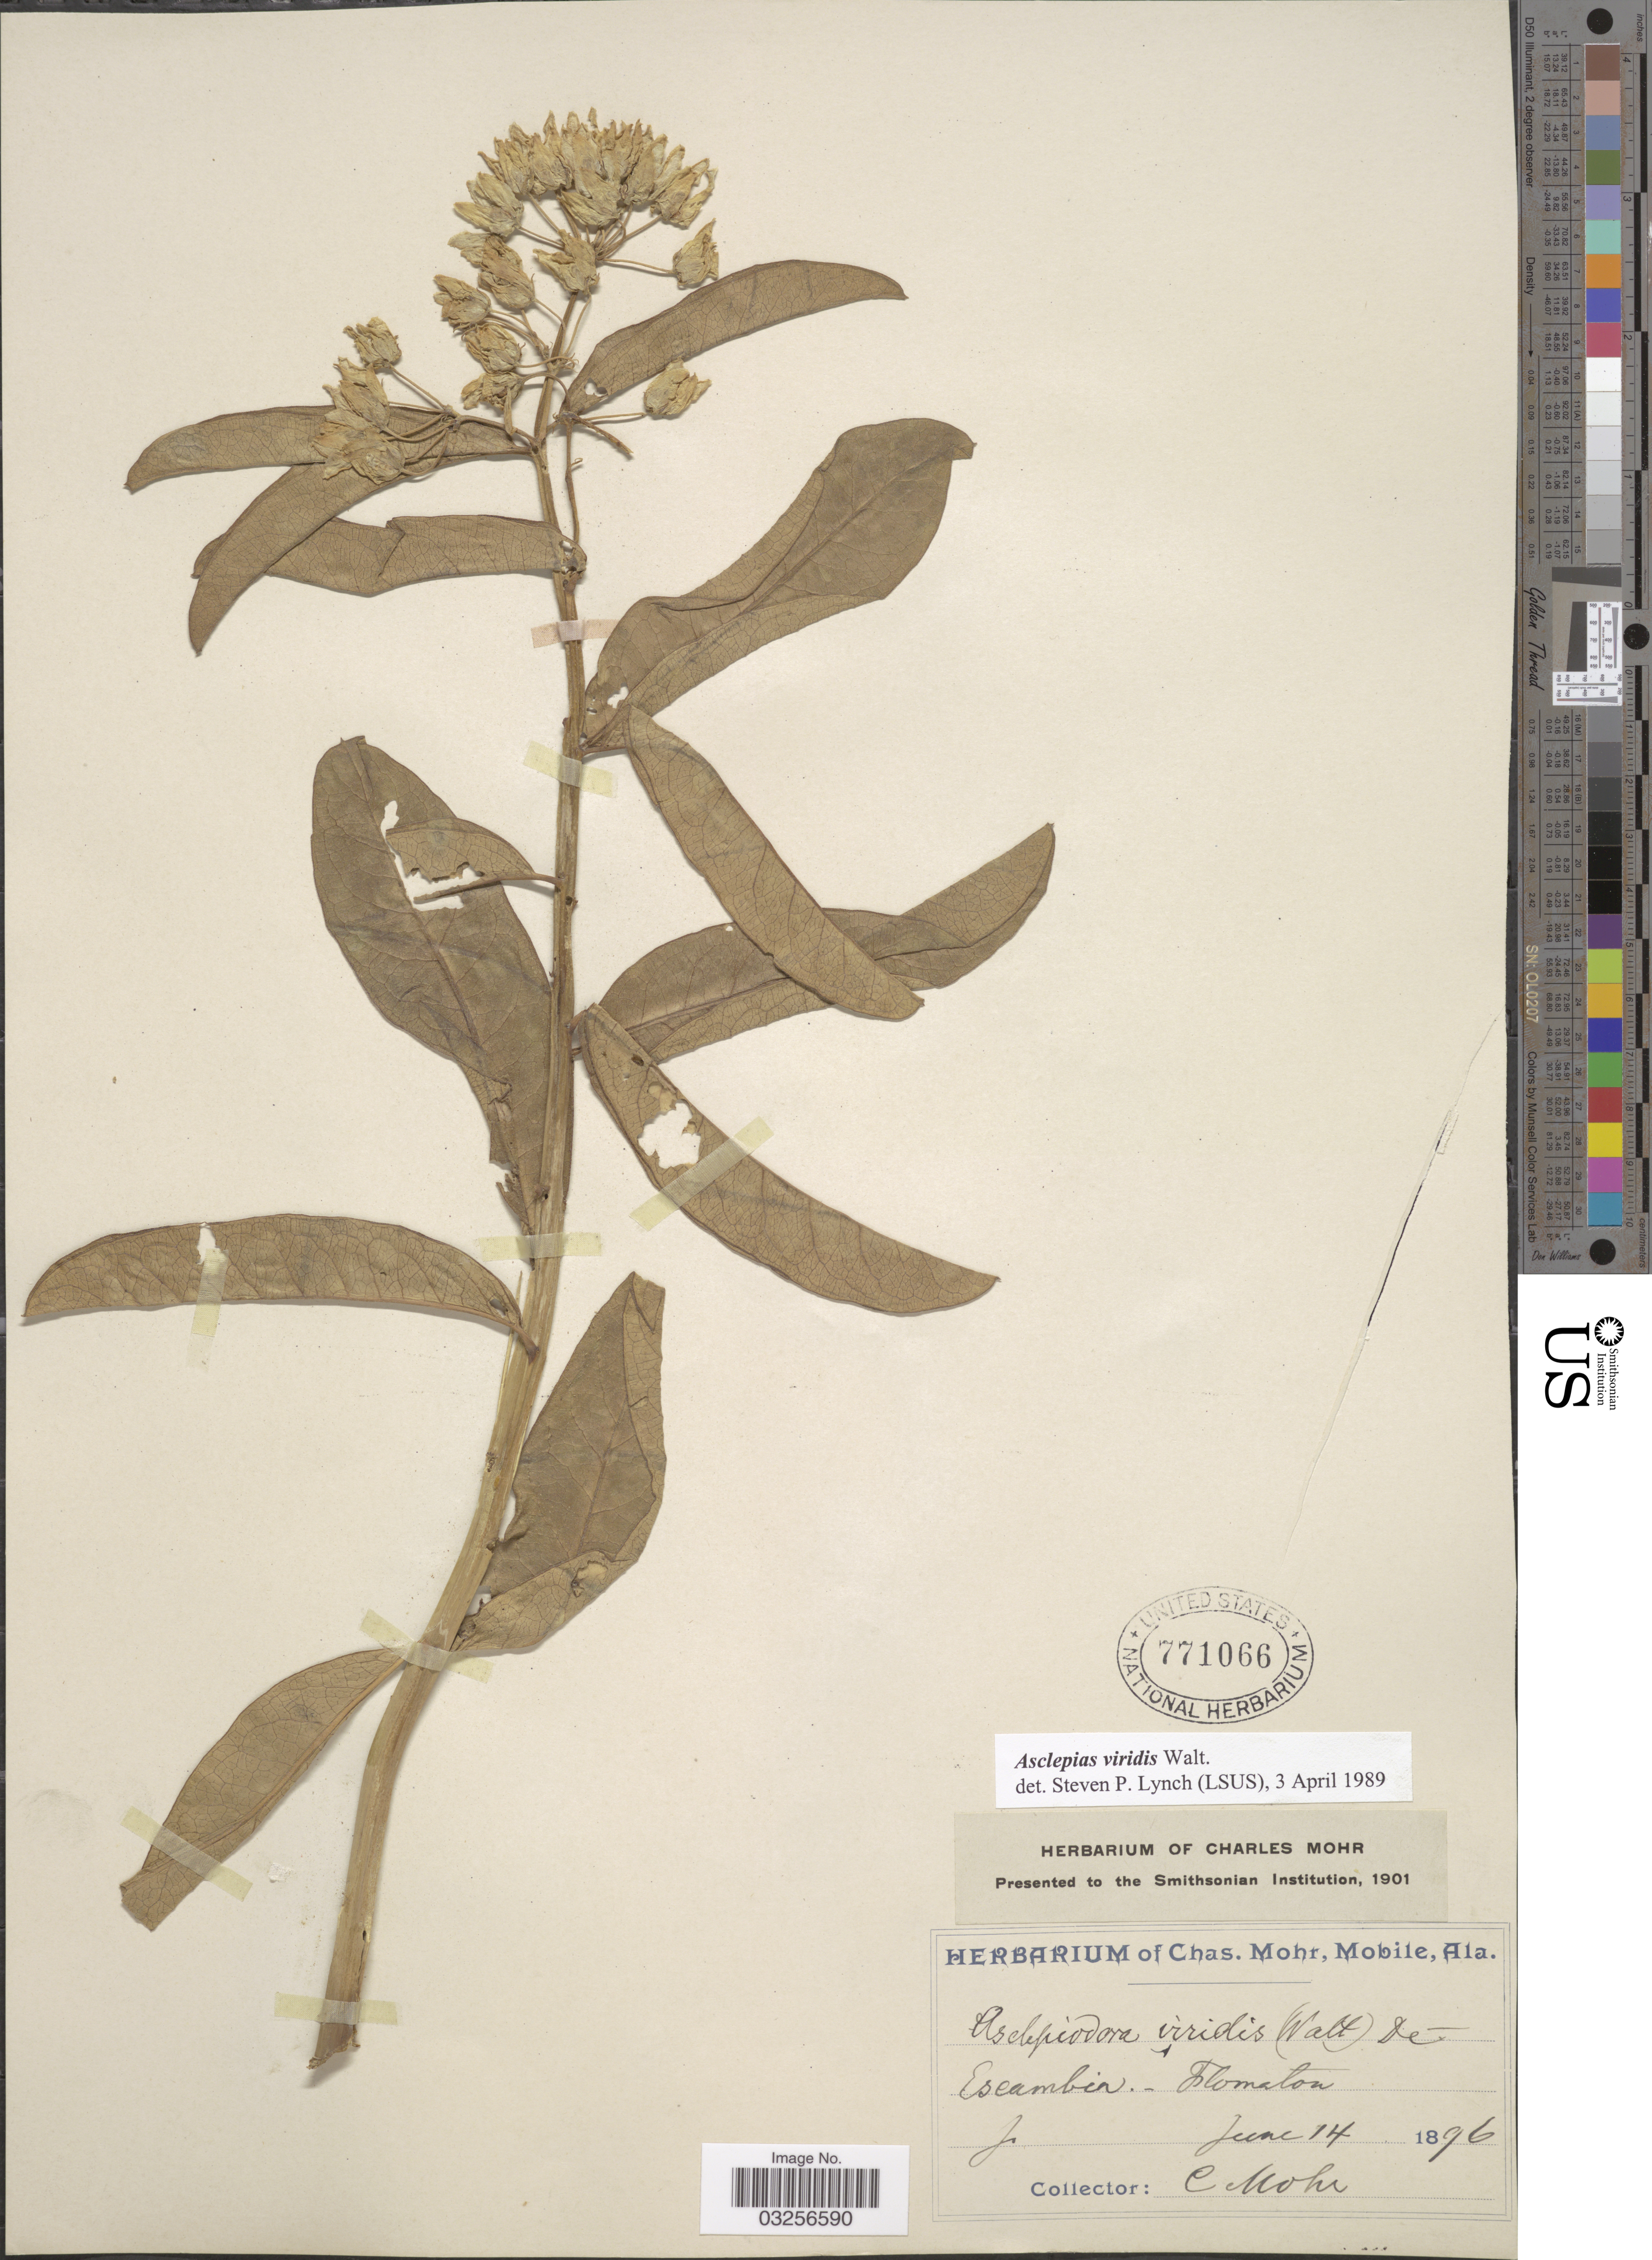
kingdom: Plantae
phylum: Tracheophyta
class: Magnoliopsida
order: Gentianales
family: Apocynaceae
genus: Asclepias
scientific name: Asclepias viridis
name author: Walter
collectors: C. T. Mohr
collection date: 1896-06-14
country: United States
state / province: Alabama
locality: Escambia.- Flomaton.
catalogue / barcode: US 771066